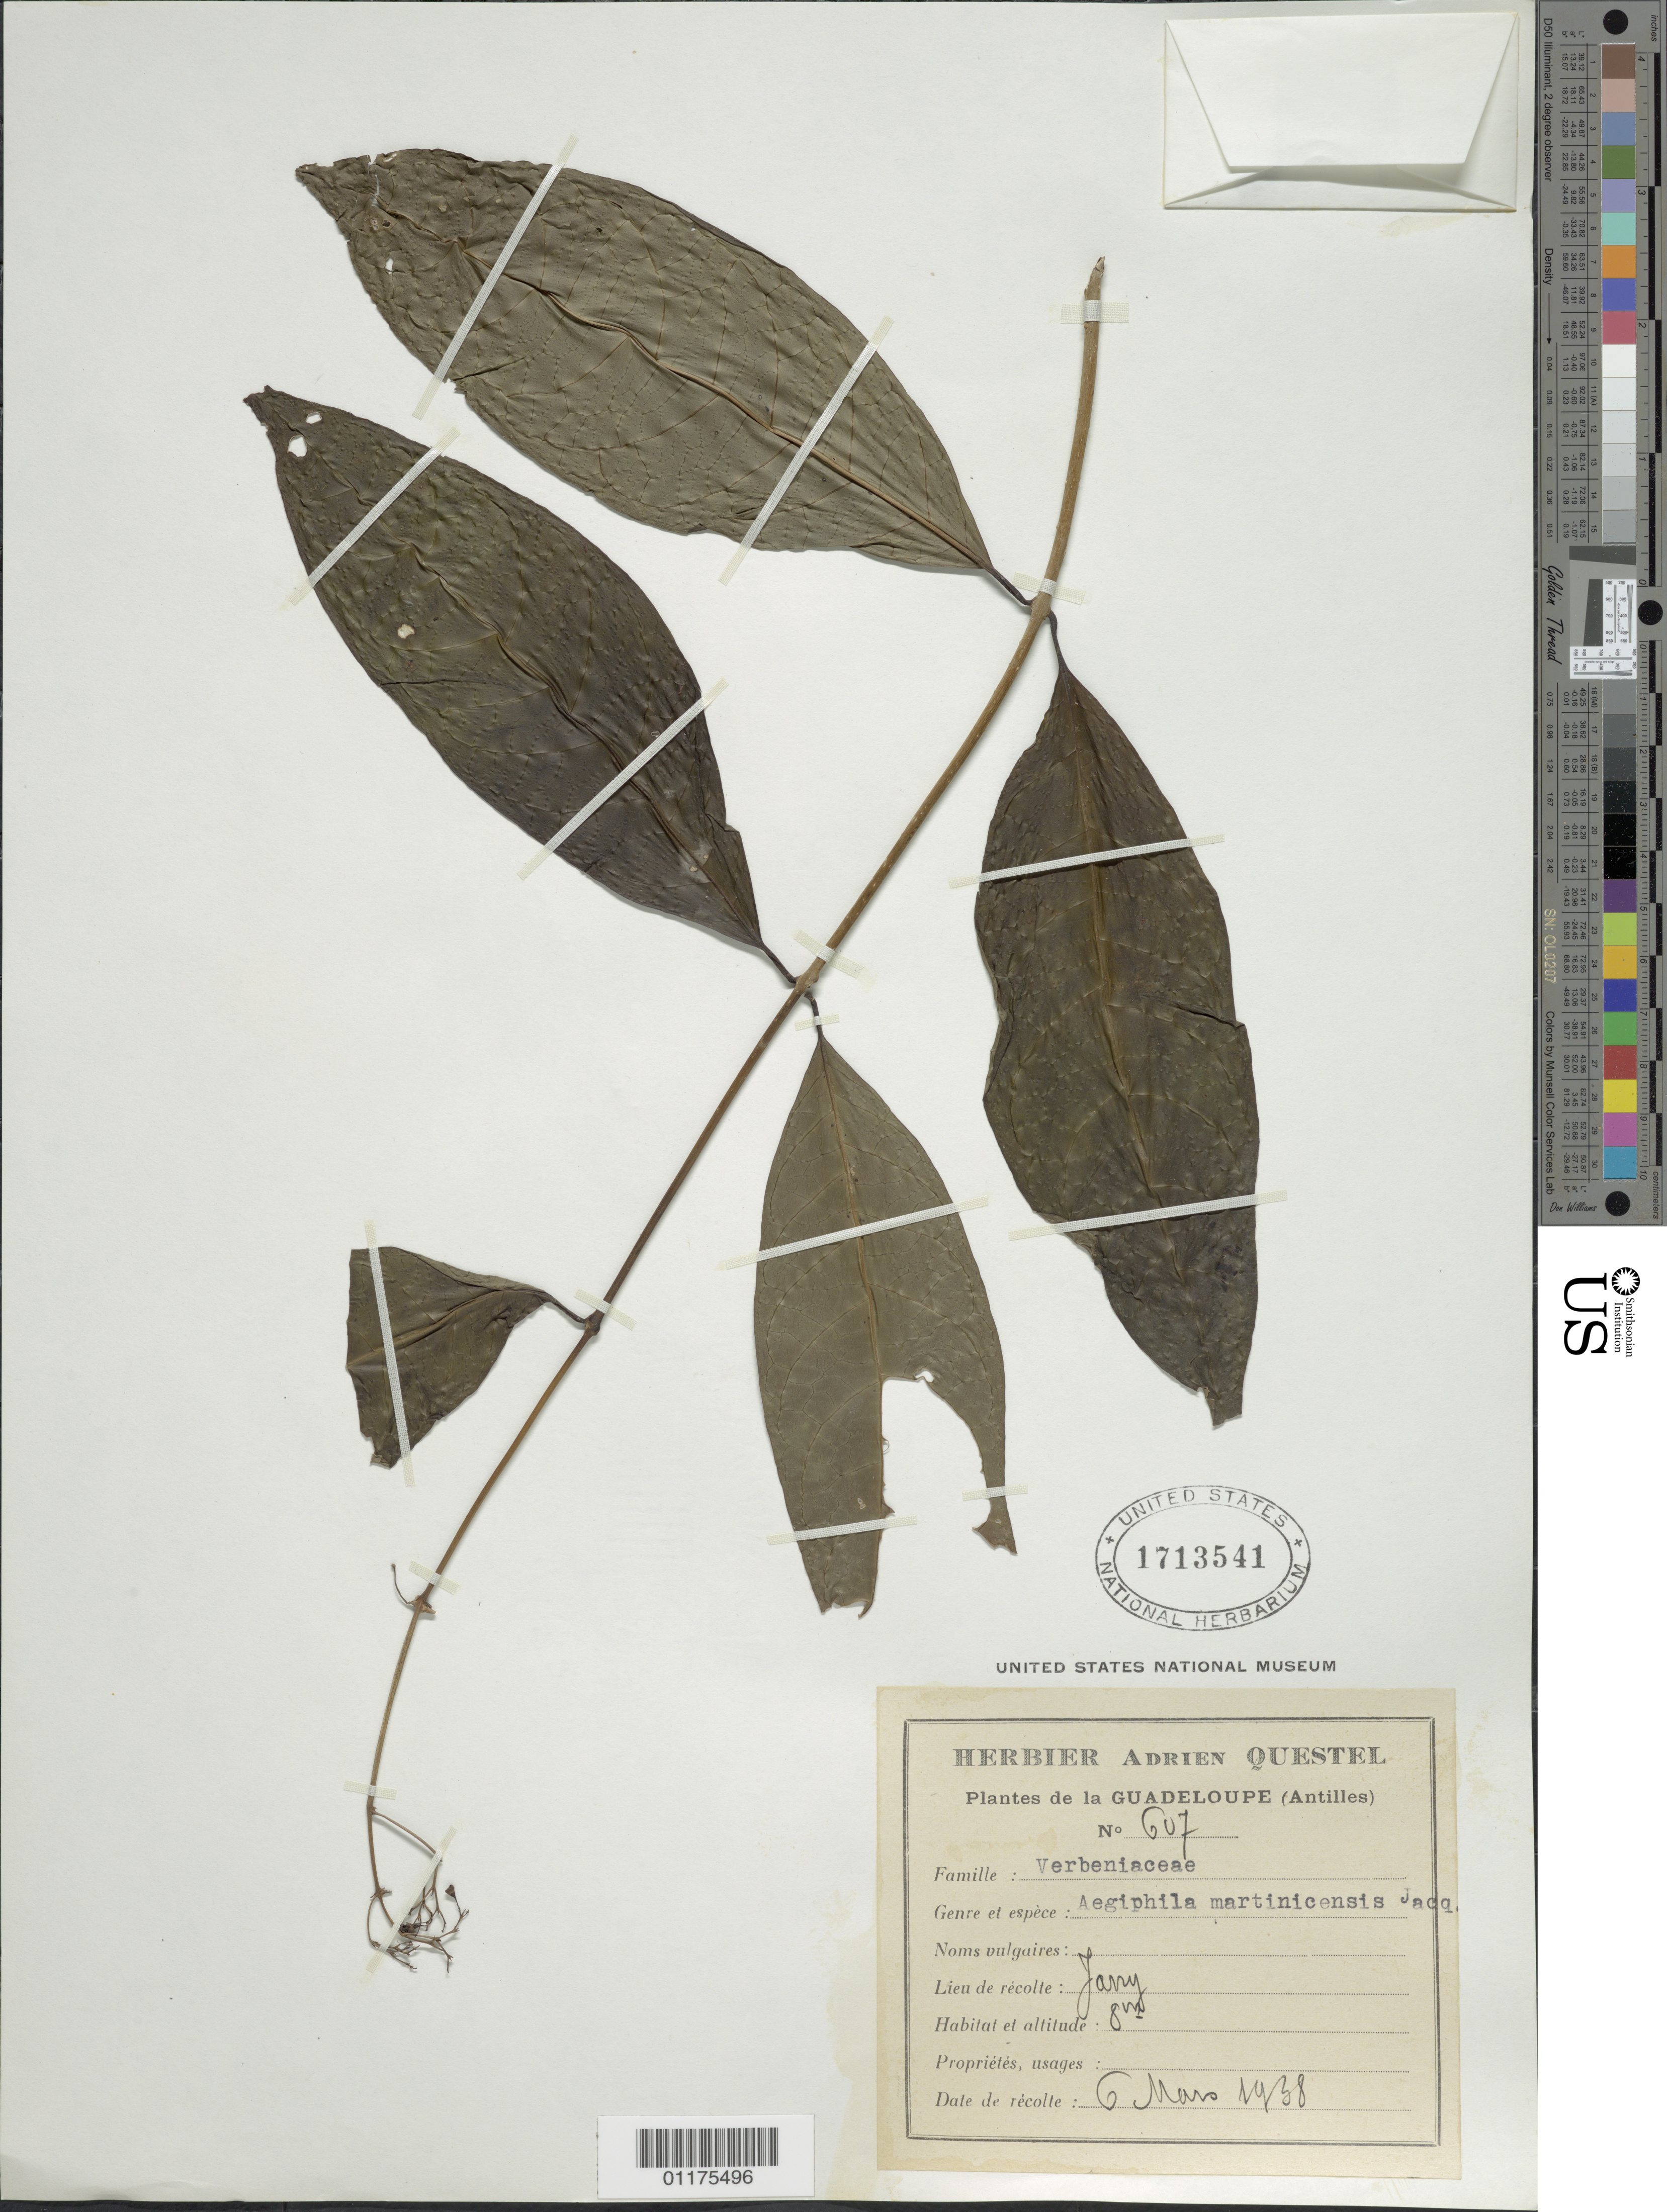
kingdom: Plantae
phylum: Tracheophyta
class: Magnoliopsida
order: Lamiales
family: Lamiaceae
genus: Aegiphila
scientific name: Aegiphila martinicensis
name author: Jacq.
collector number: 607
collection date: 1938-03-06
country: Guadeloupe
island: Guadeloupe Island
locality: Jarry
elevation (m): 8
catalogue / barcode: US 1713541